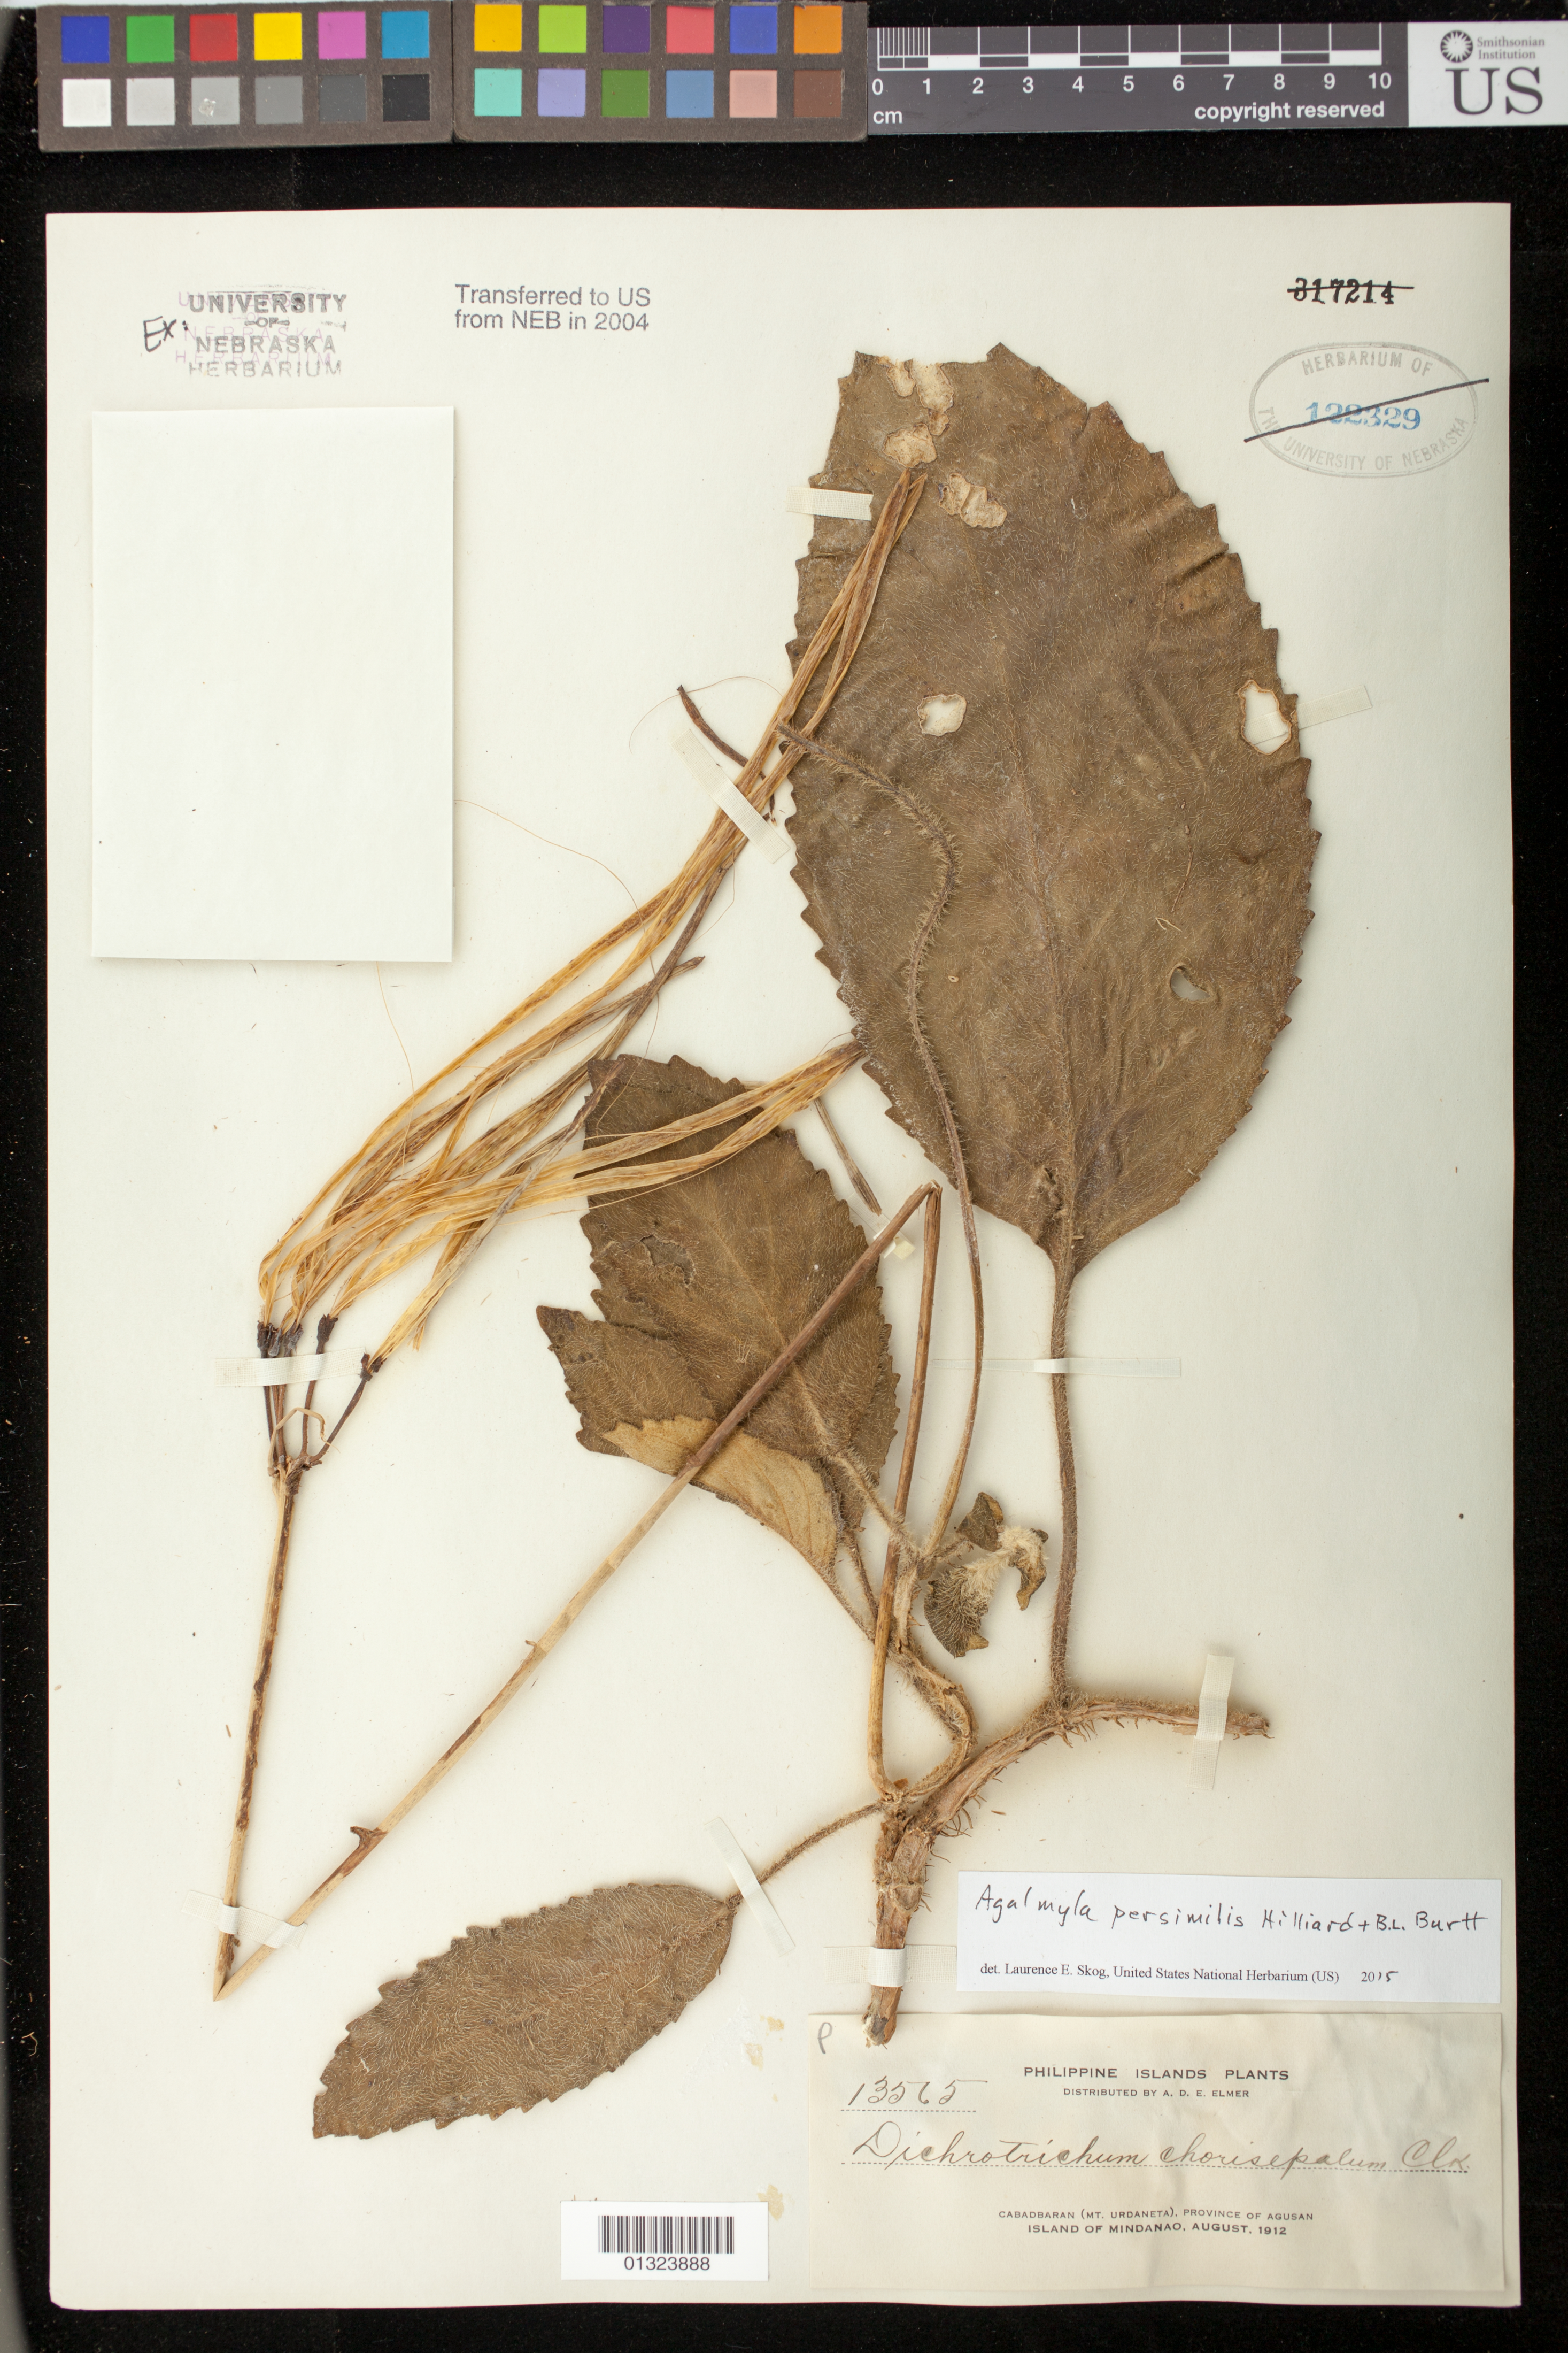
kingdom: Plantae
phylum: Tracheophyta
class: Magnoliopsida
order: Lamiales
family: Gesneriaceae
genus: Agalmyla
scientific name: Agalmyla persimilis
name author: Hilliard & B.L. Burtt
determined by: Skog, Laurence E.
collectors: A. D. E. Elmer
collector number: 13565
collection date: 1912-08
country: Philippines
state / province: Caraga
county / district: Agusan del Norte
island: Mindanao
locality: Cabadbaran (Mt Urdaneta)